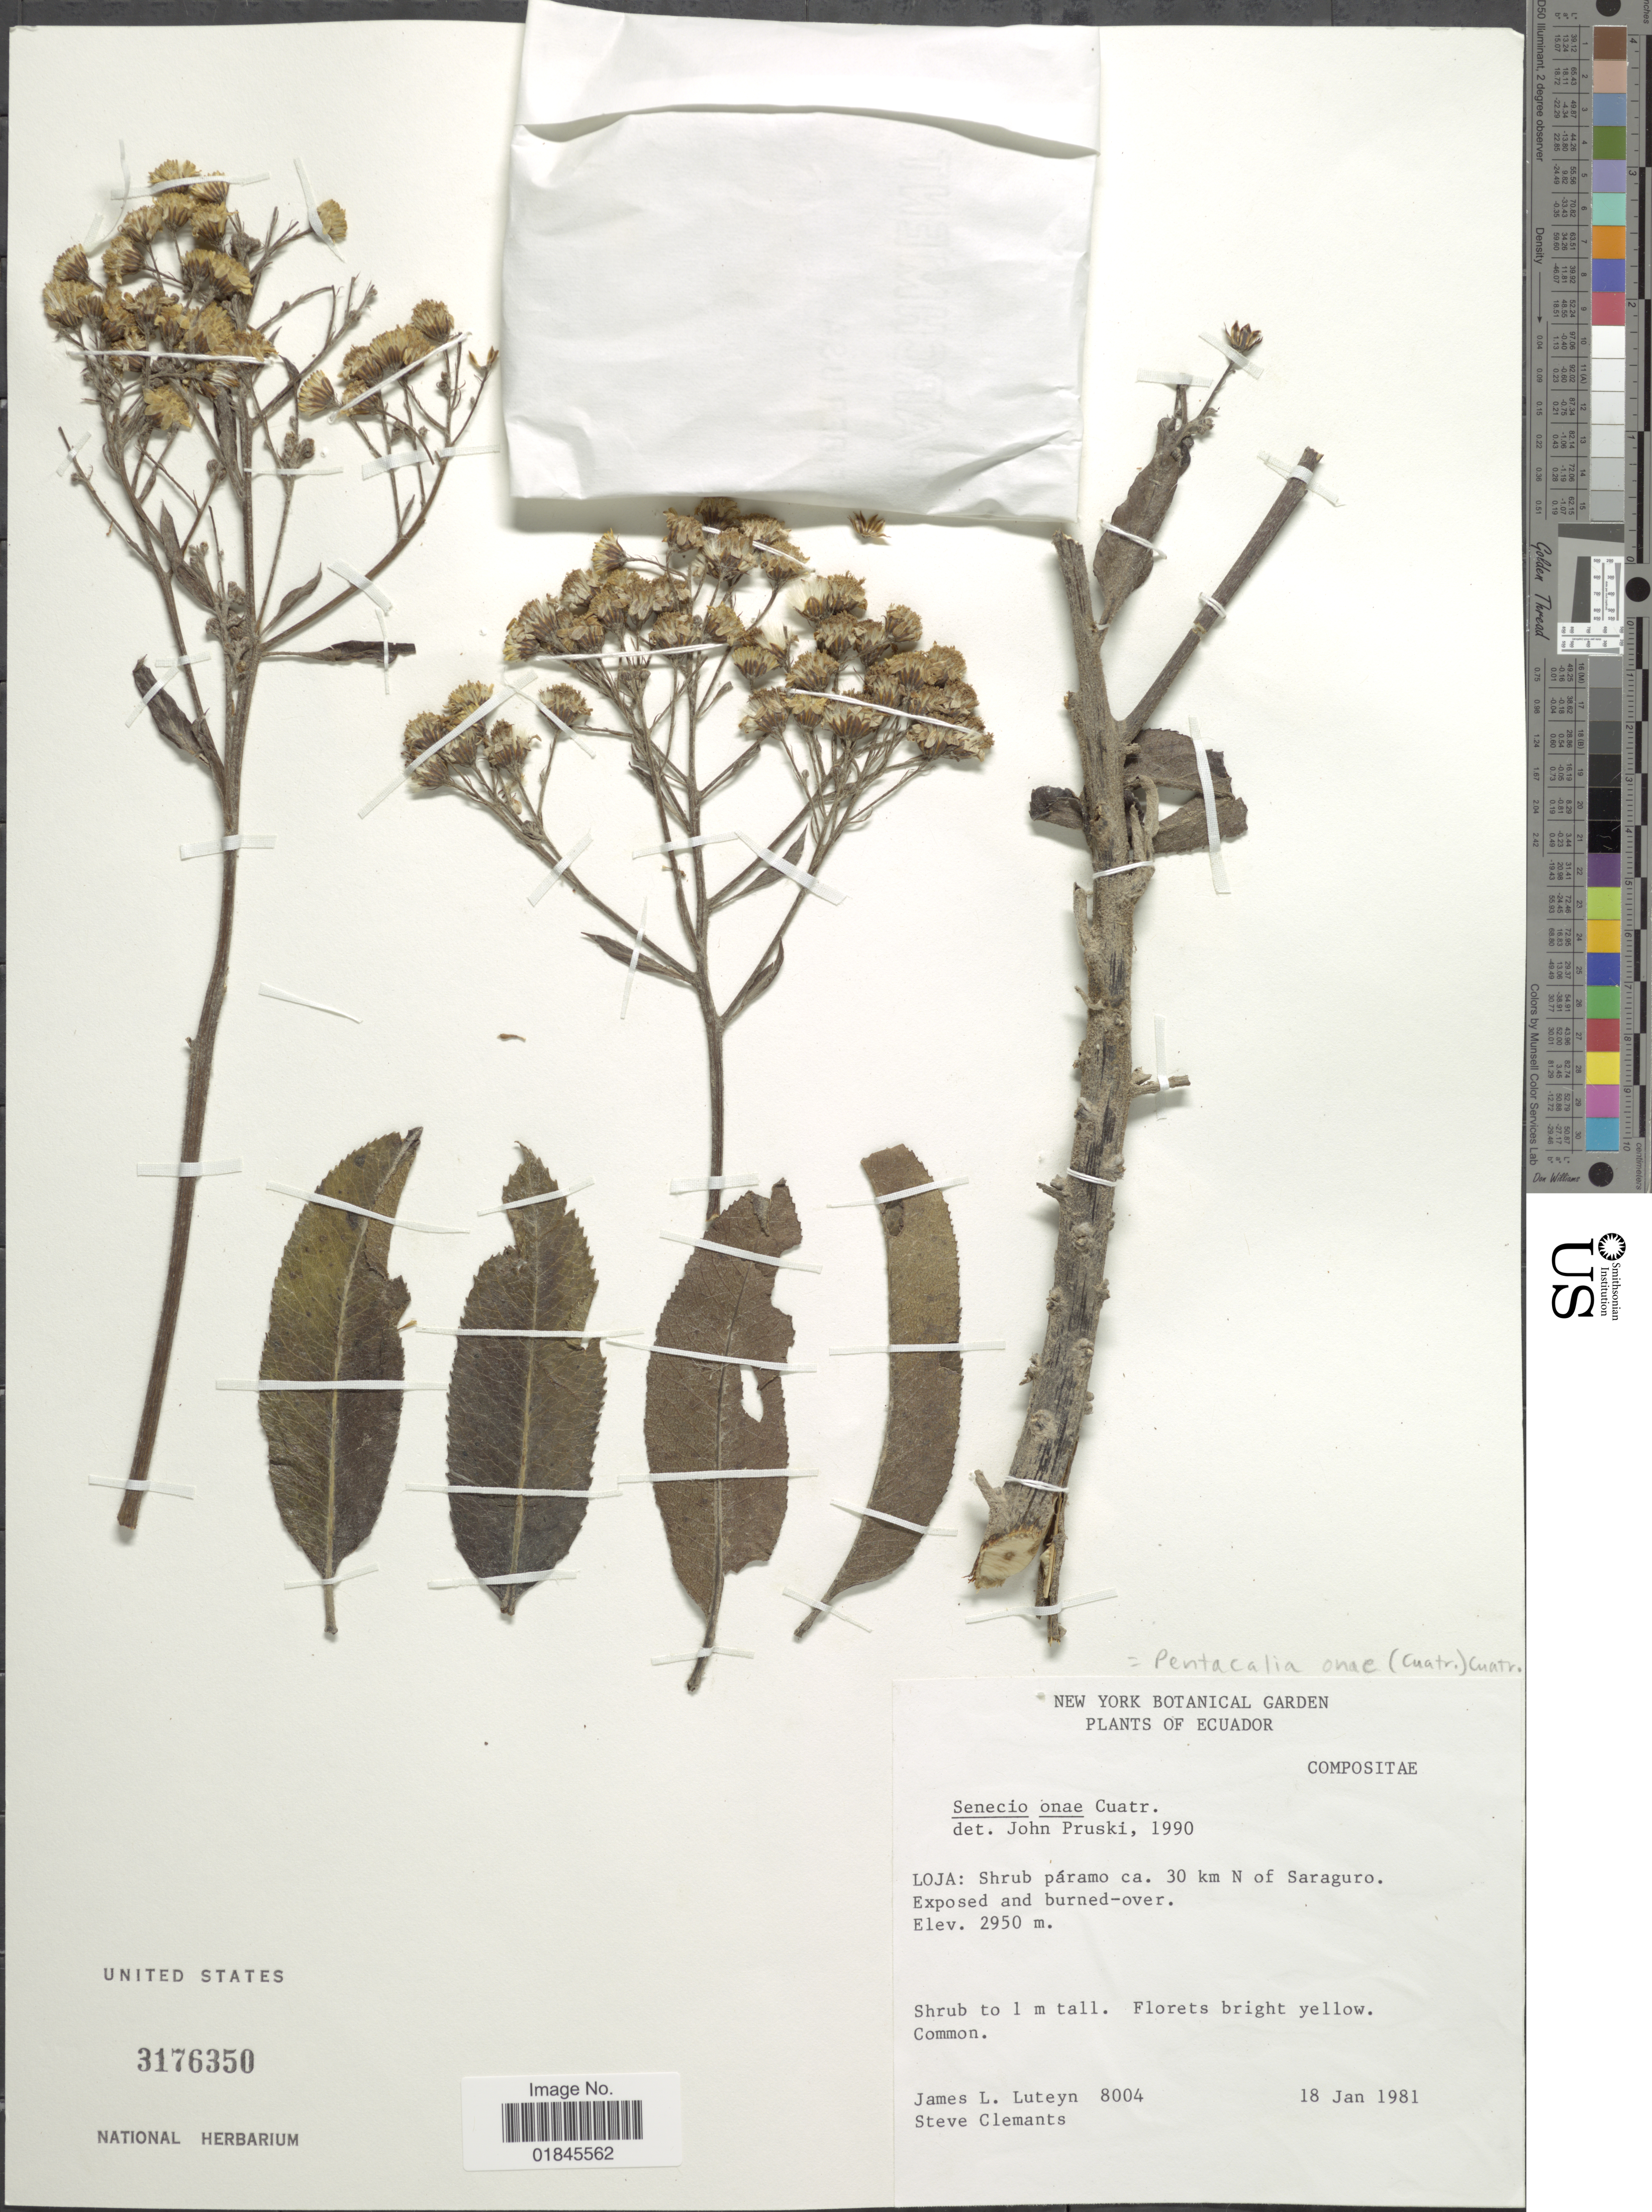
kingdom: Plantae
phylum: Tracheophyta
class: Magnoliopsida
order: Asterales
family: Asteraceae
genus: Pentacalia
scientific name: Pentacalia onae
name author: (Cuatrec.) Cuatrec.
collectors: J. L. Luteyn & S. Clemants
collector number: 8004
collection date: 1981-01-18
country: Ecuador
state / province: Loja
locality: Loja: Shrub páramo ca. 30 km N of Saraguro.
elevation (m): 2950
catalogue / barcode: US 3176350